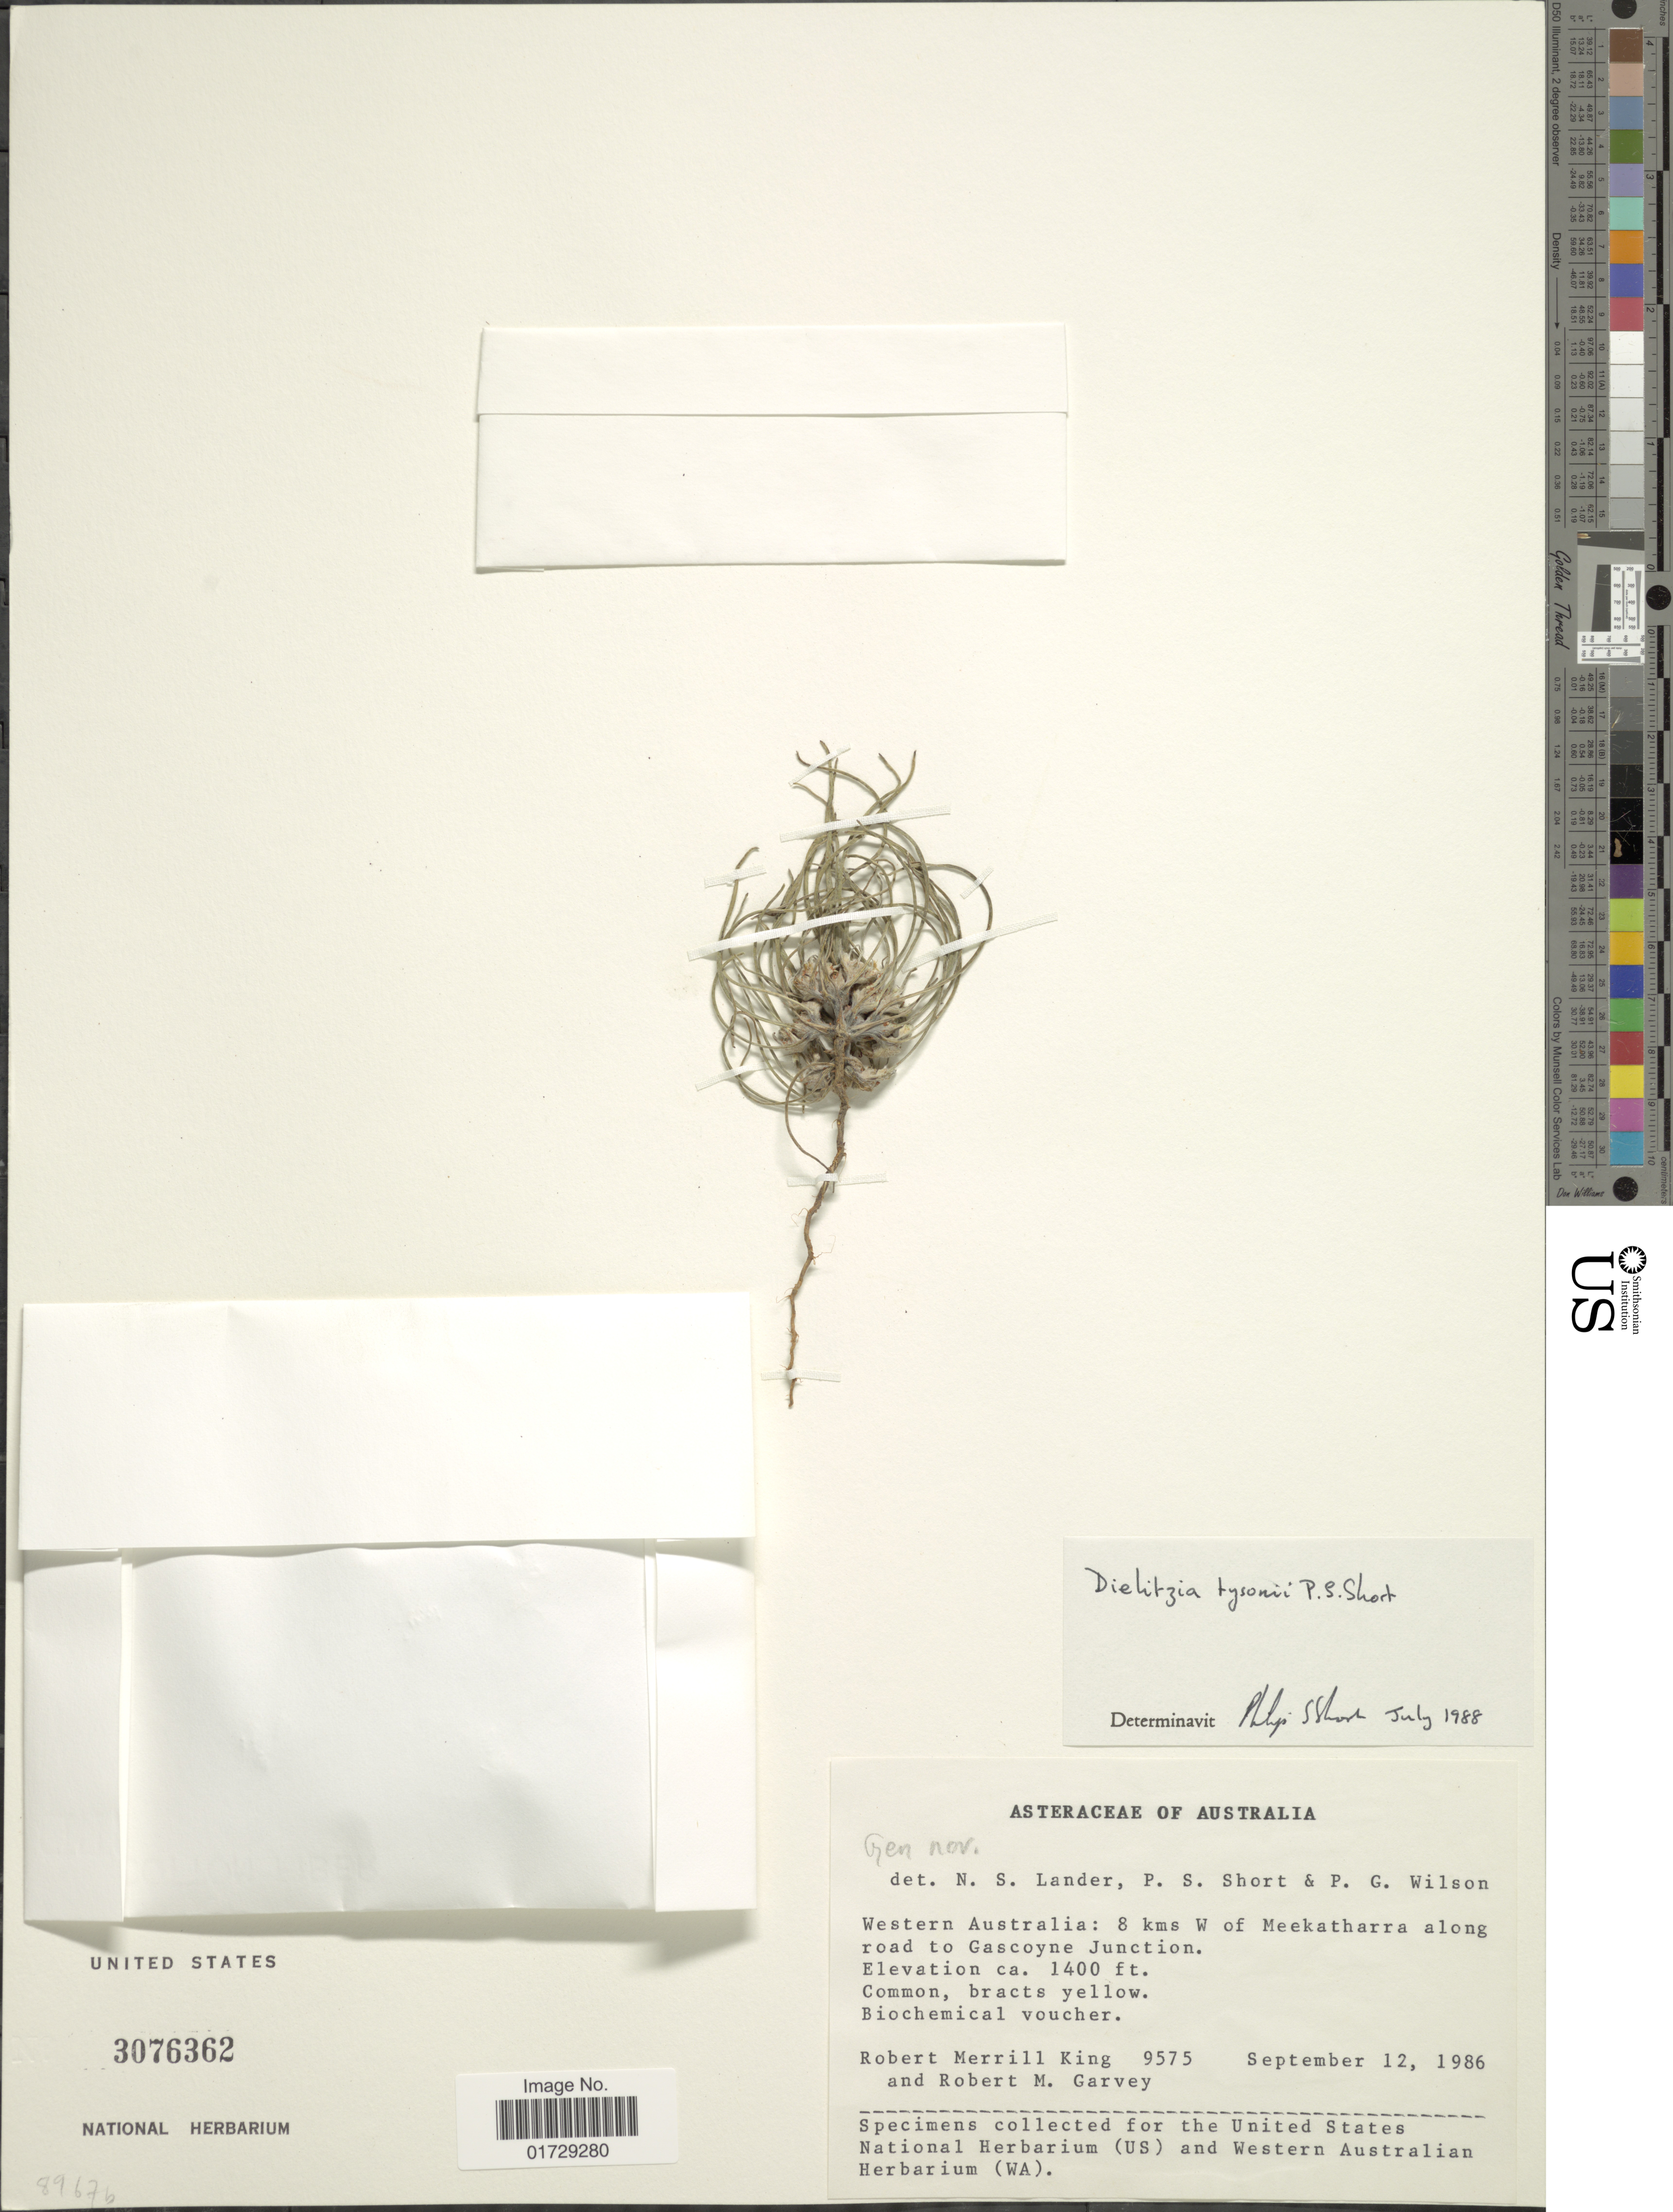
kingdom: Plantae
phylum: Tracheophyta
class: Magnoliopsida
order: Asterales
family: Asteraceae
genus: Dielitzia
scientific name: Dielitzia tysonii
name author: P.S. Short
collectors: R. M. King & R. Garvey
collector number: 9575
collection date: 1986-09-12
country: Australia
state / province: Western Australia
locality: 8 kms W of Meekatharra along road to Gascoyne Junction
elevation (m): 427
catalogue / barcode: US 3076362